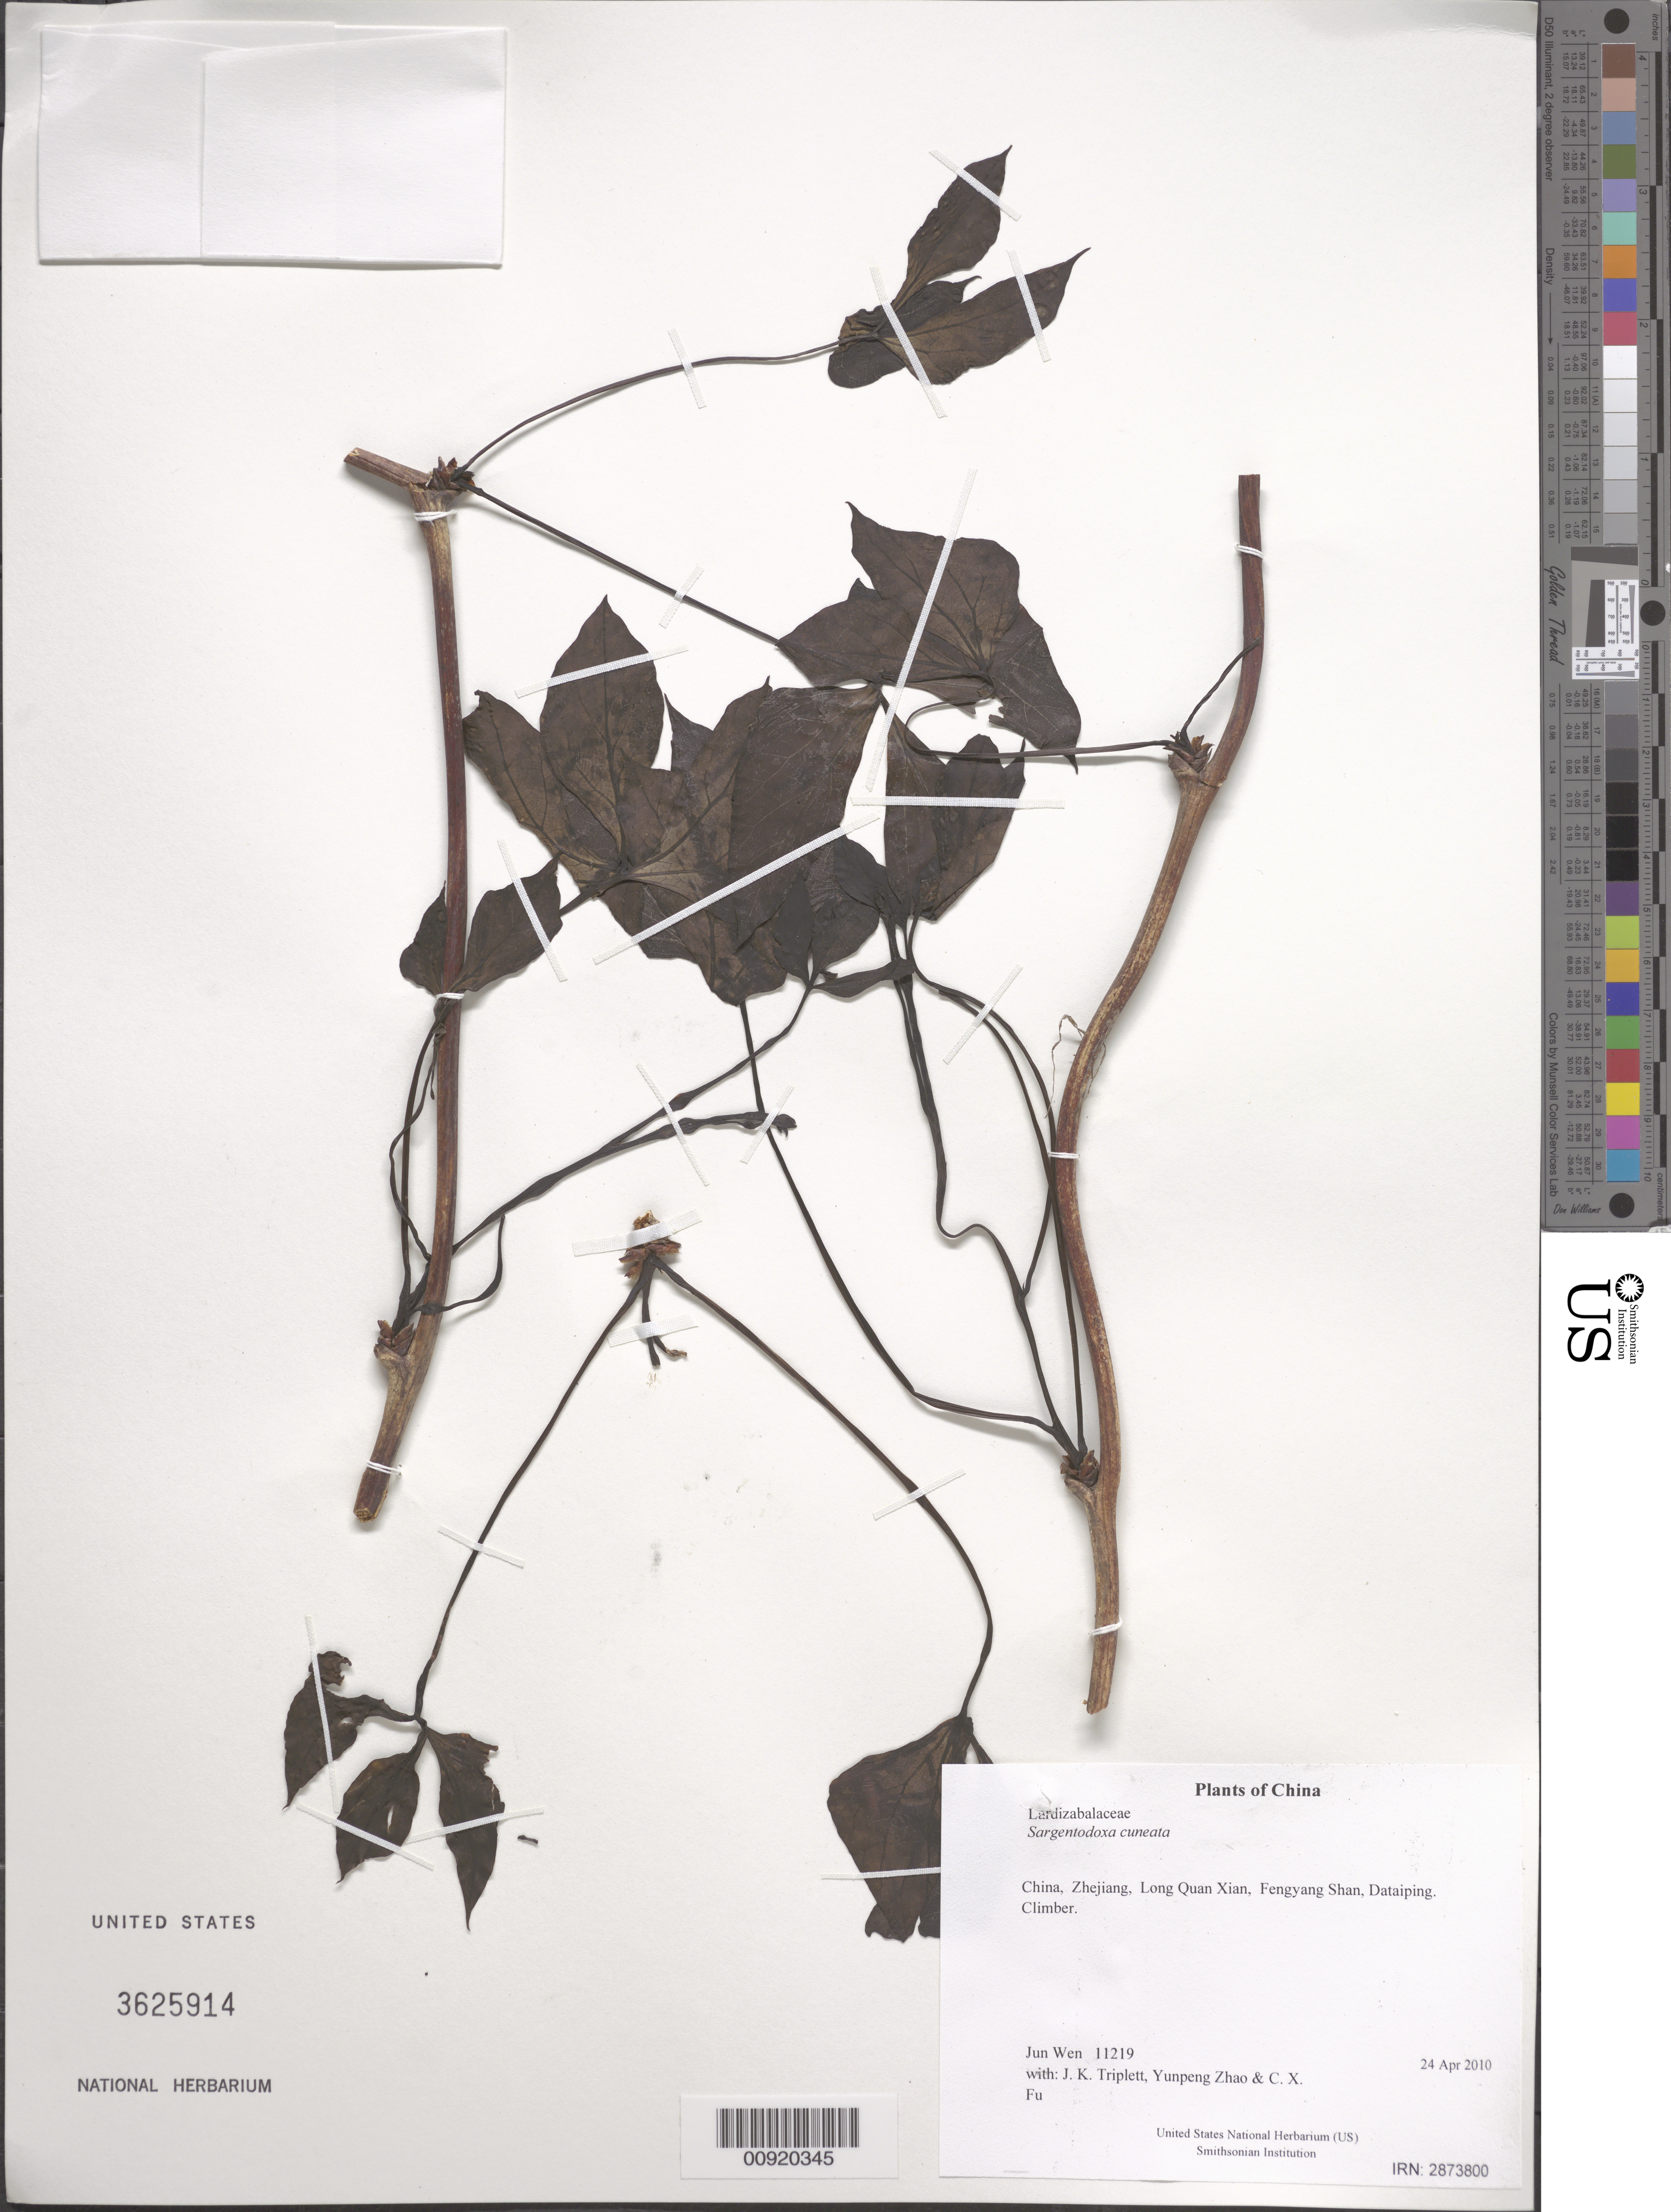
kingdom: Plantae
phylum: Tracheophyta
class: Magnoliopsida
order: Ranunculales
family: Lardizabalaceae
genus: Sargentodoxa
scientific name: Sargentodoxa cuneata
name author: (Oliv.) Rehder & E.H. Wilson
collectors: J. Wen, J. K. Triplett, Yunpeng Zhao & C. X. Fu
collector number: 11219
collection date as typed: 24 Apr 2010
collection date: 2010-04-24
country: China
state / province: Zhejiang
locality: Long Quan Xian, Fengyang Shan, Dataiping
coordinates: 27 54 52.33 N, 119 10 12.54 E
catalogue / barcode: US 3625914